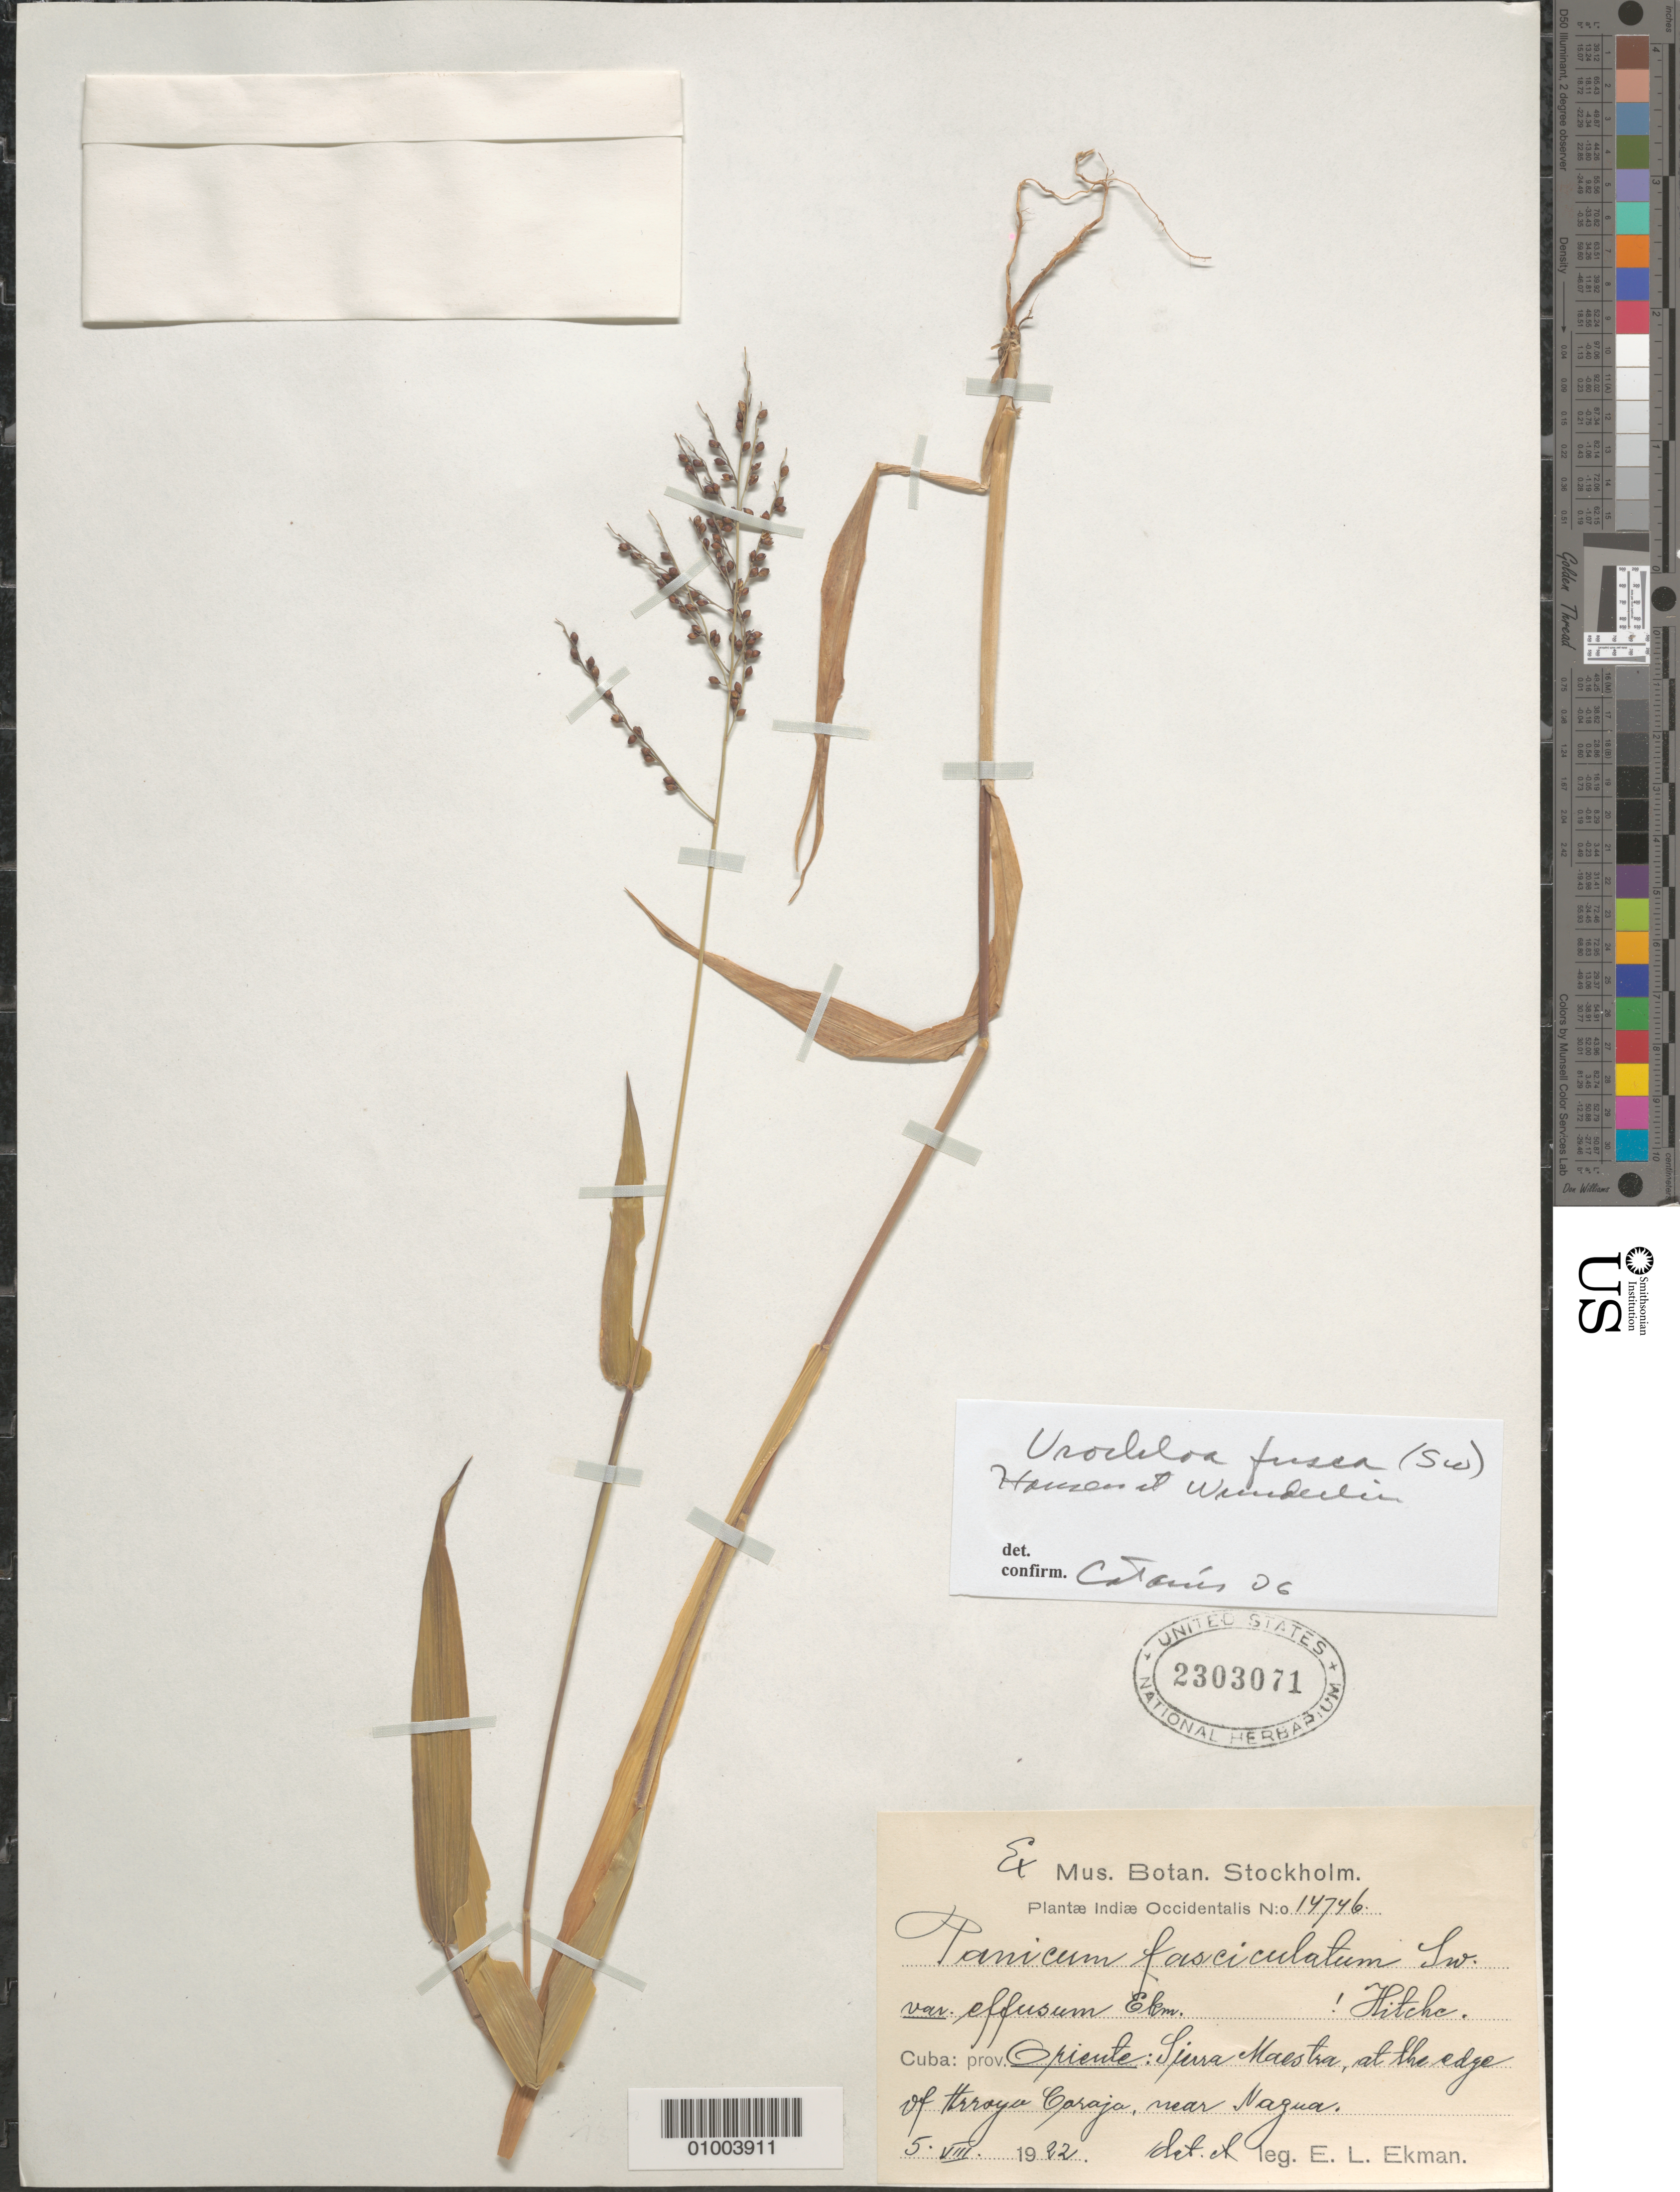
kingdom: Plantae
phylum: Tracheophyta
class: Liliopsida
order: Poales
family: Poaceae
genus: Urochloa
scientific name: Urochloa fusca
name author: (Sw.) B.F. Hansen & Wunderlin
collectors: E. L. Ekman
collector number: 14746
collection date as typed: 05 Aug 1922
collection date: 1922-08-05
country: Cuba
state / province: Oriente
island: Cuba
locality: Sierra Maestra, near Nagua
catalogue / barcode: US 2303071